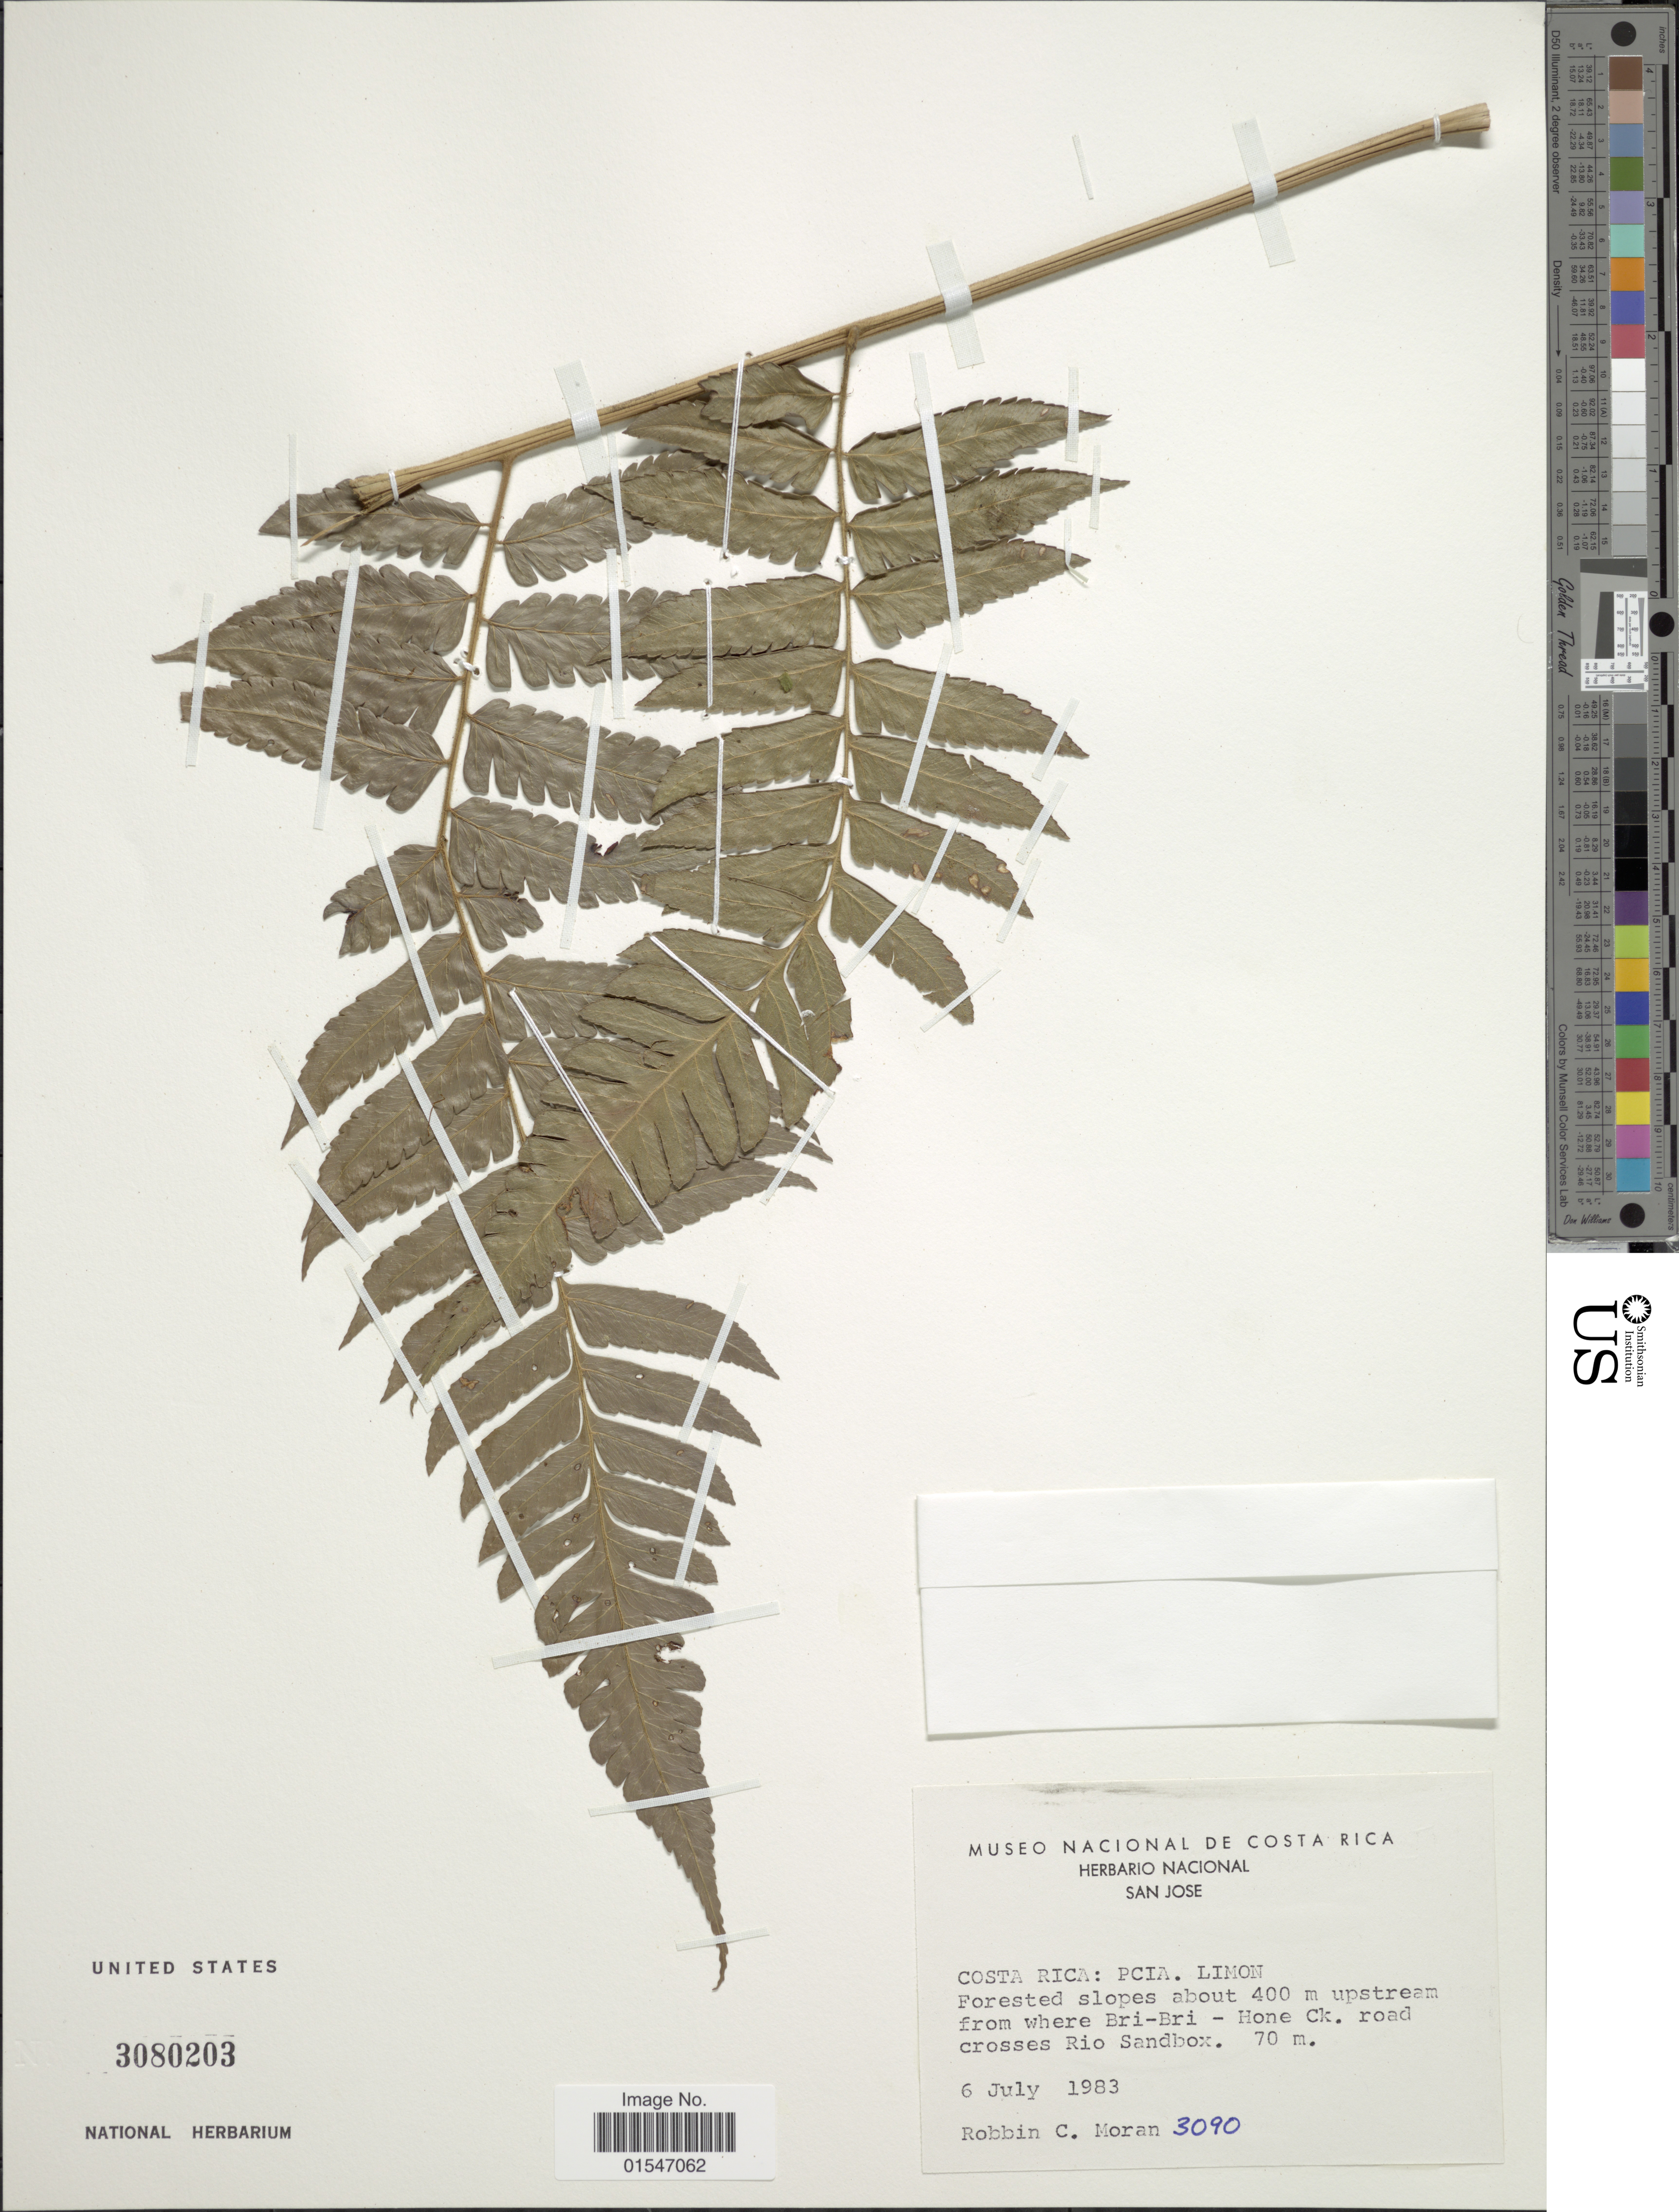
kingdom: Plantae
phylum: Tracheophyta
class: Polypodiopsida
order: Polypodiales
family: Dryopteridaceae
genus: Polybotrya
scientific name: Polybotrya sp.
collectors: R. C. Moran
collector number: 3090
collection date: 1983-07-06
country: Costa Rica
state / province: Limón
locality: Costa Rica: Pcia. Limon, upstream from where Bri-Bri - Hone Ck, road crosses Rio Sandbox.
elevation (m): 70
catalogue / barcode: US 3080203